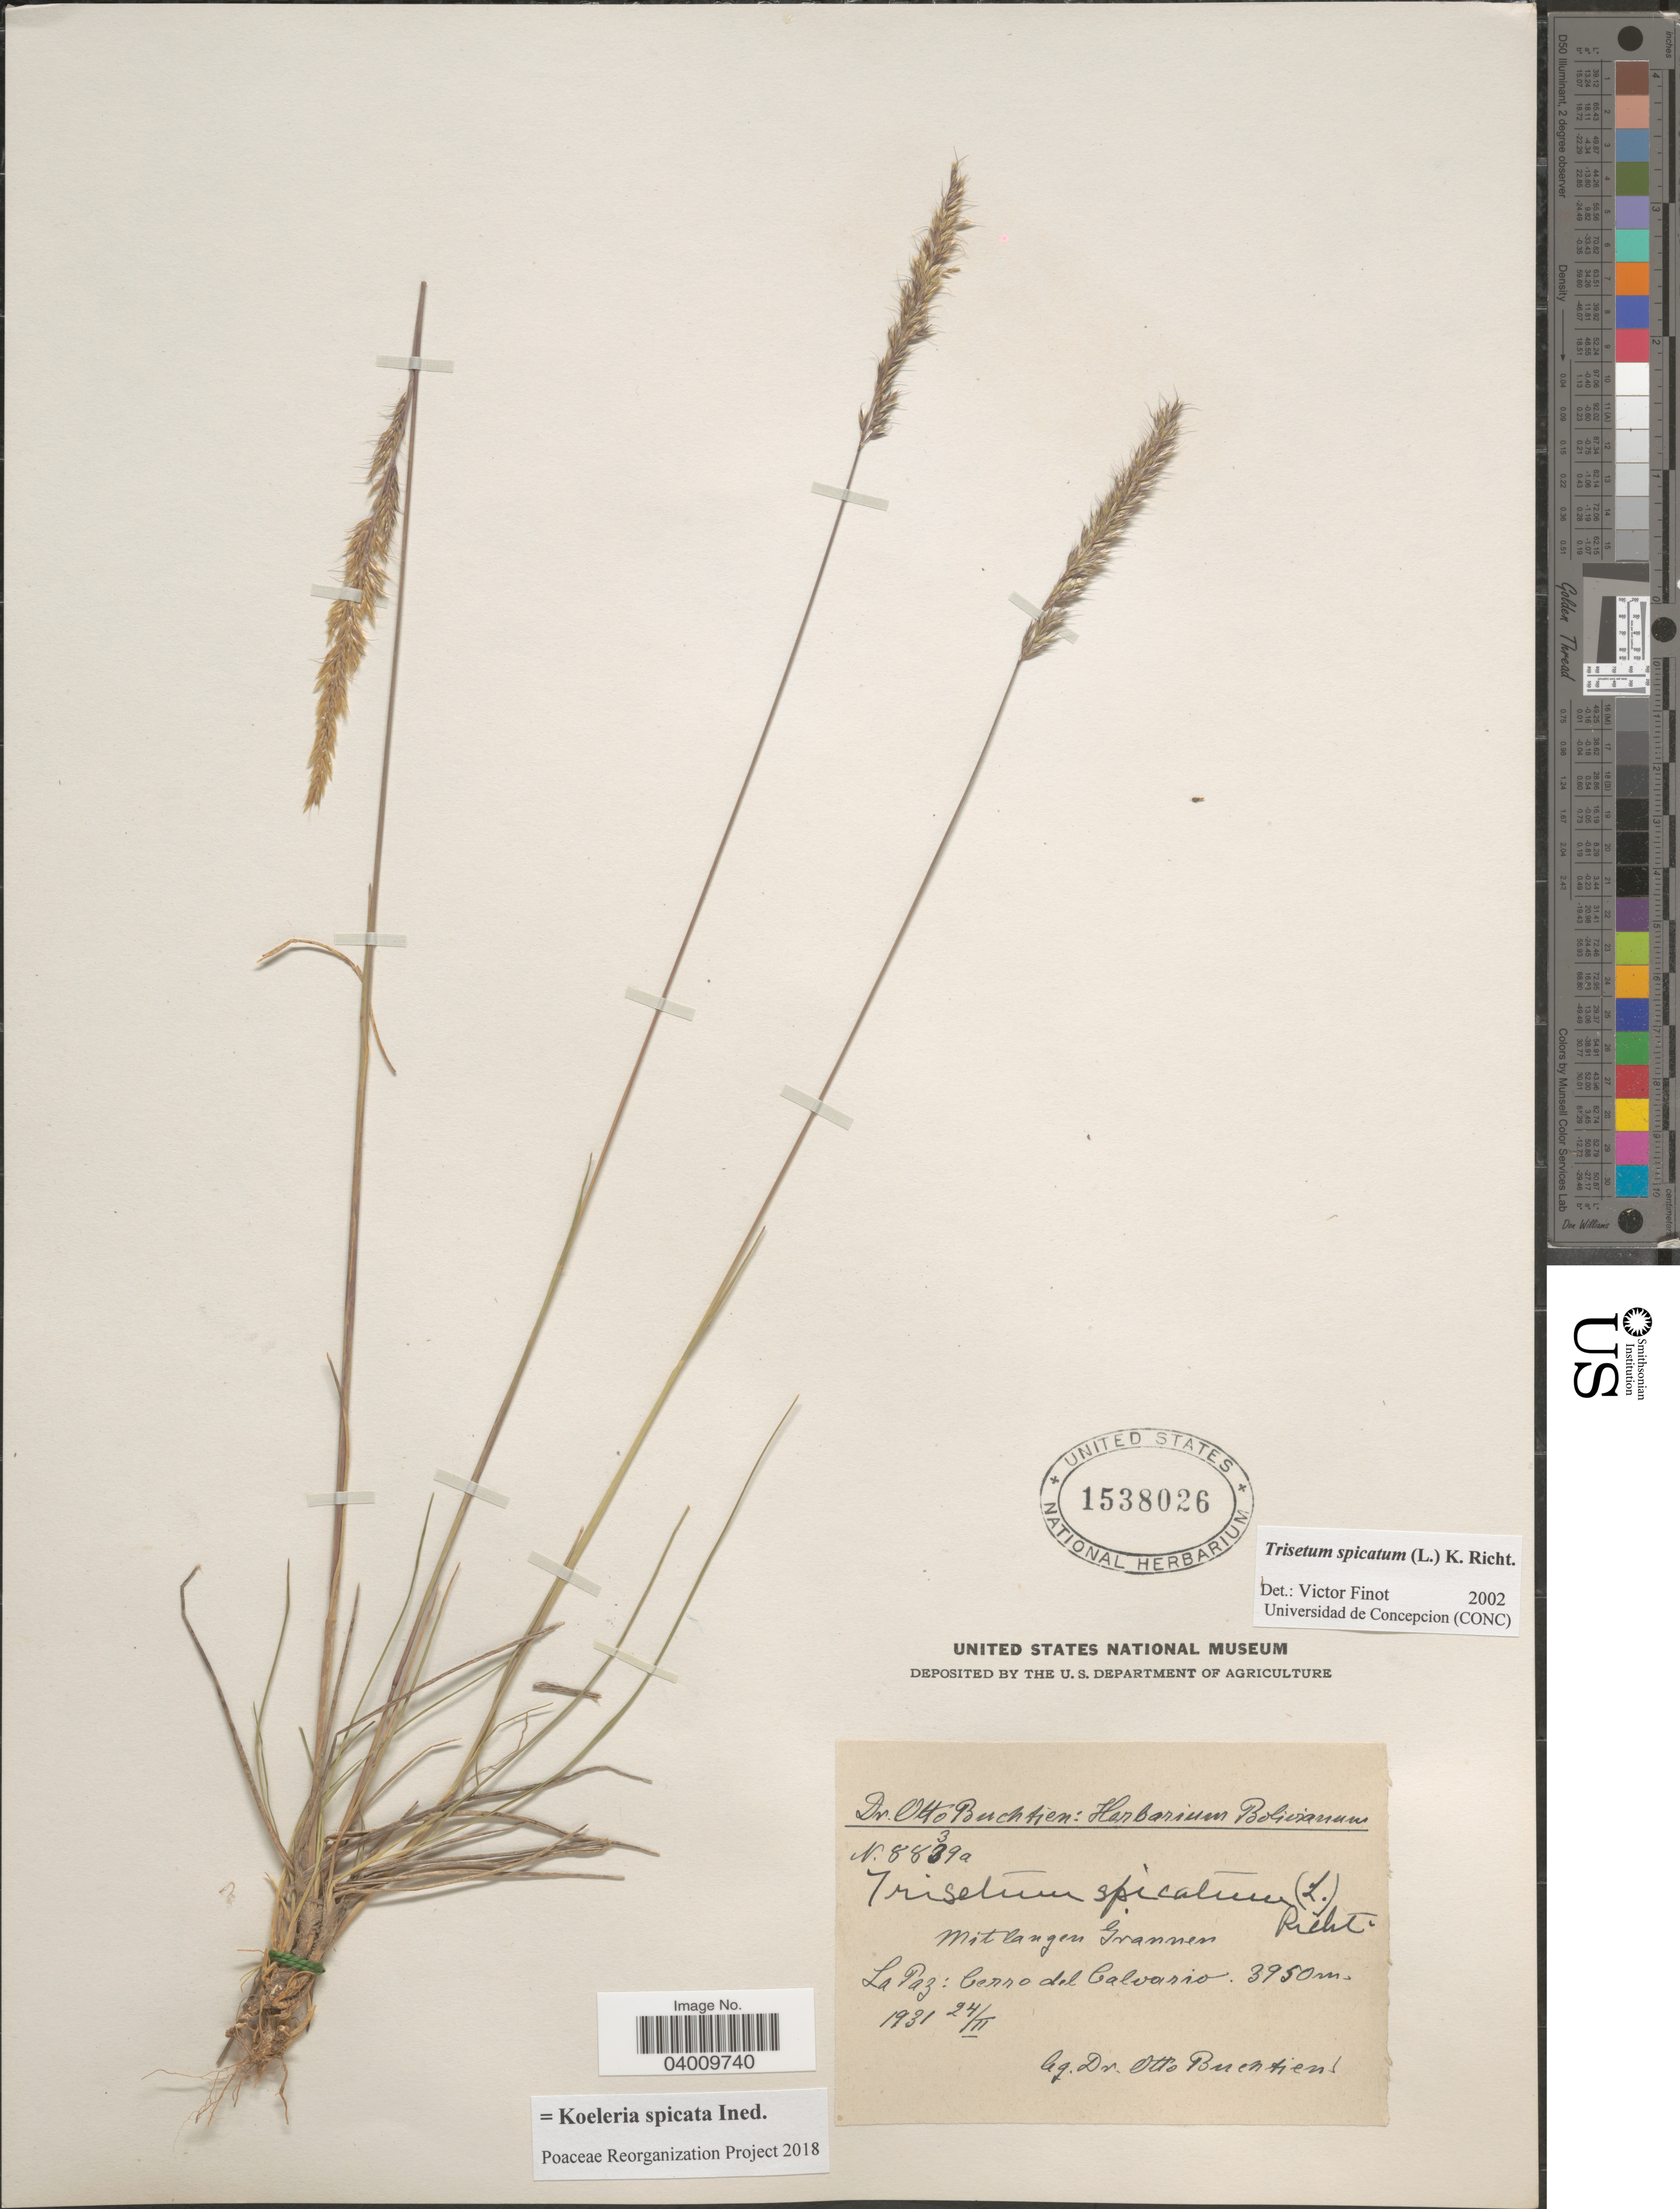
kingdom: Plantae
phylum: Tracheophyta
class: Liliopsida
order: Poales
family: Poaceae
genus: Koeleria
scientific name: Koeleria spicata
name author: (L.) Barberá et al.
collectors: O. Buchtien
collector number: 8839a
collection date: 1931-02-24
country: Bolivia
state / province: La Paz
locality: Mitlangen Grannen. Cerro del Calvario.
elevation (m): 3950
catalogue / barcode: US 1538026